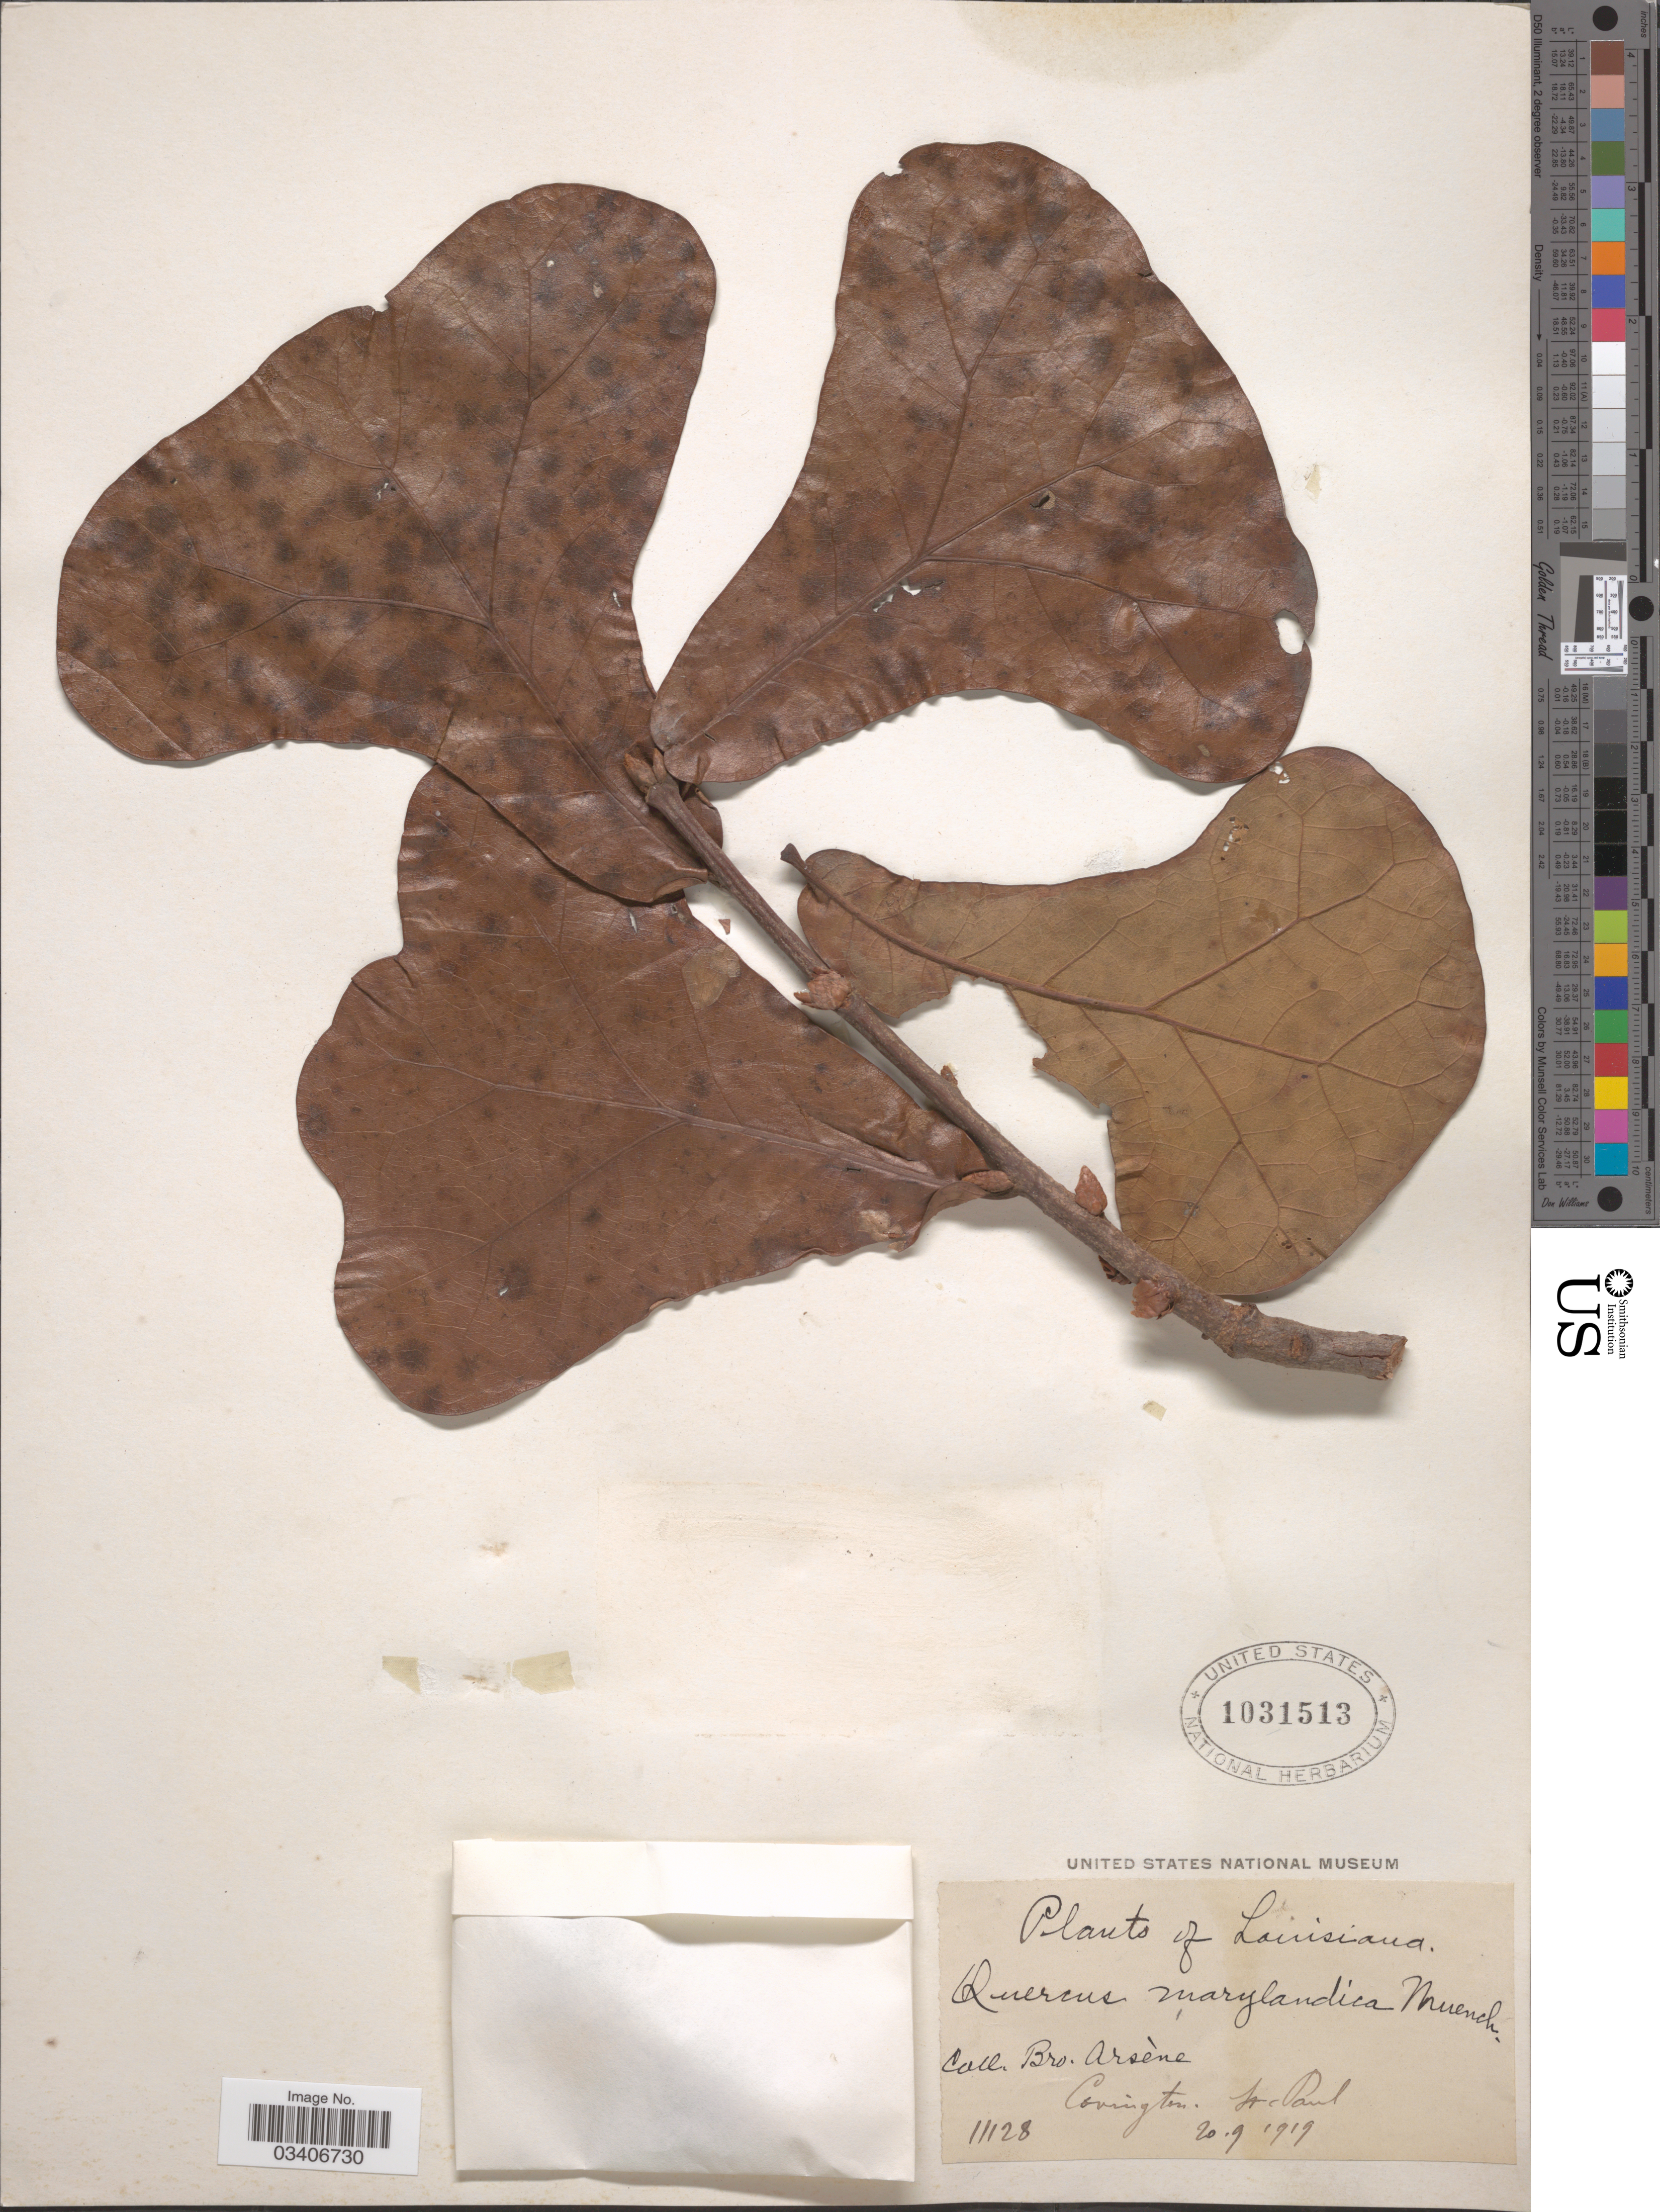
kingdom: Plantae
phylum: Tracheophyta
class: Magnoliopsida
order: Fagales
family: Fagaceae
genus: Quercus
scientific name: Quercus marilandica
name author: (L.) Münchh.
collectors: Bro. G. Arsène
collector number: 11128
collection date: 1919-09-20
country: United States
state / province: Louisiana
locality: Covington. St. Paul.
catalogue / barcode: US 1031513